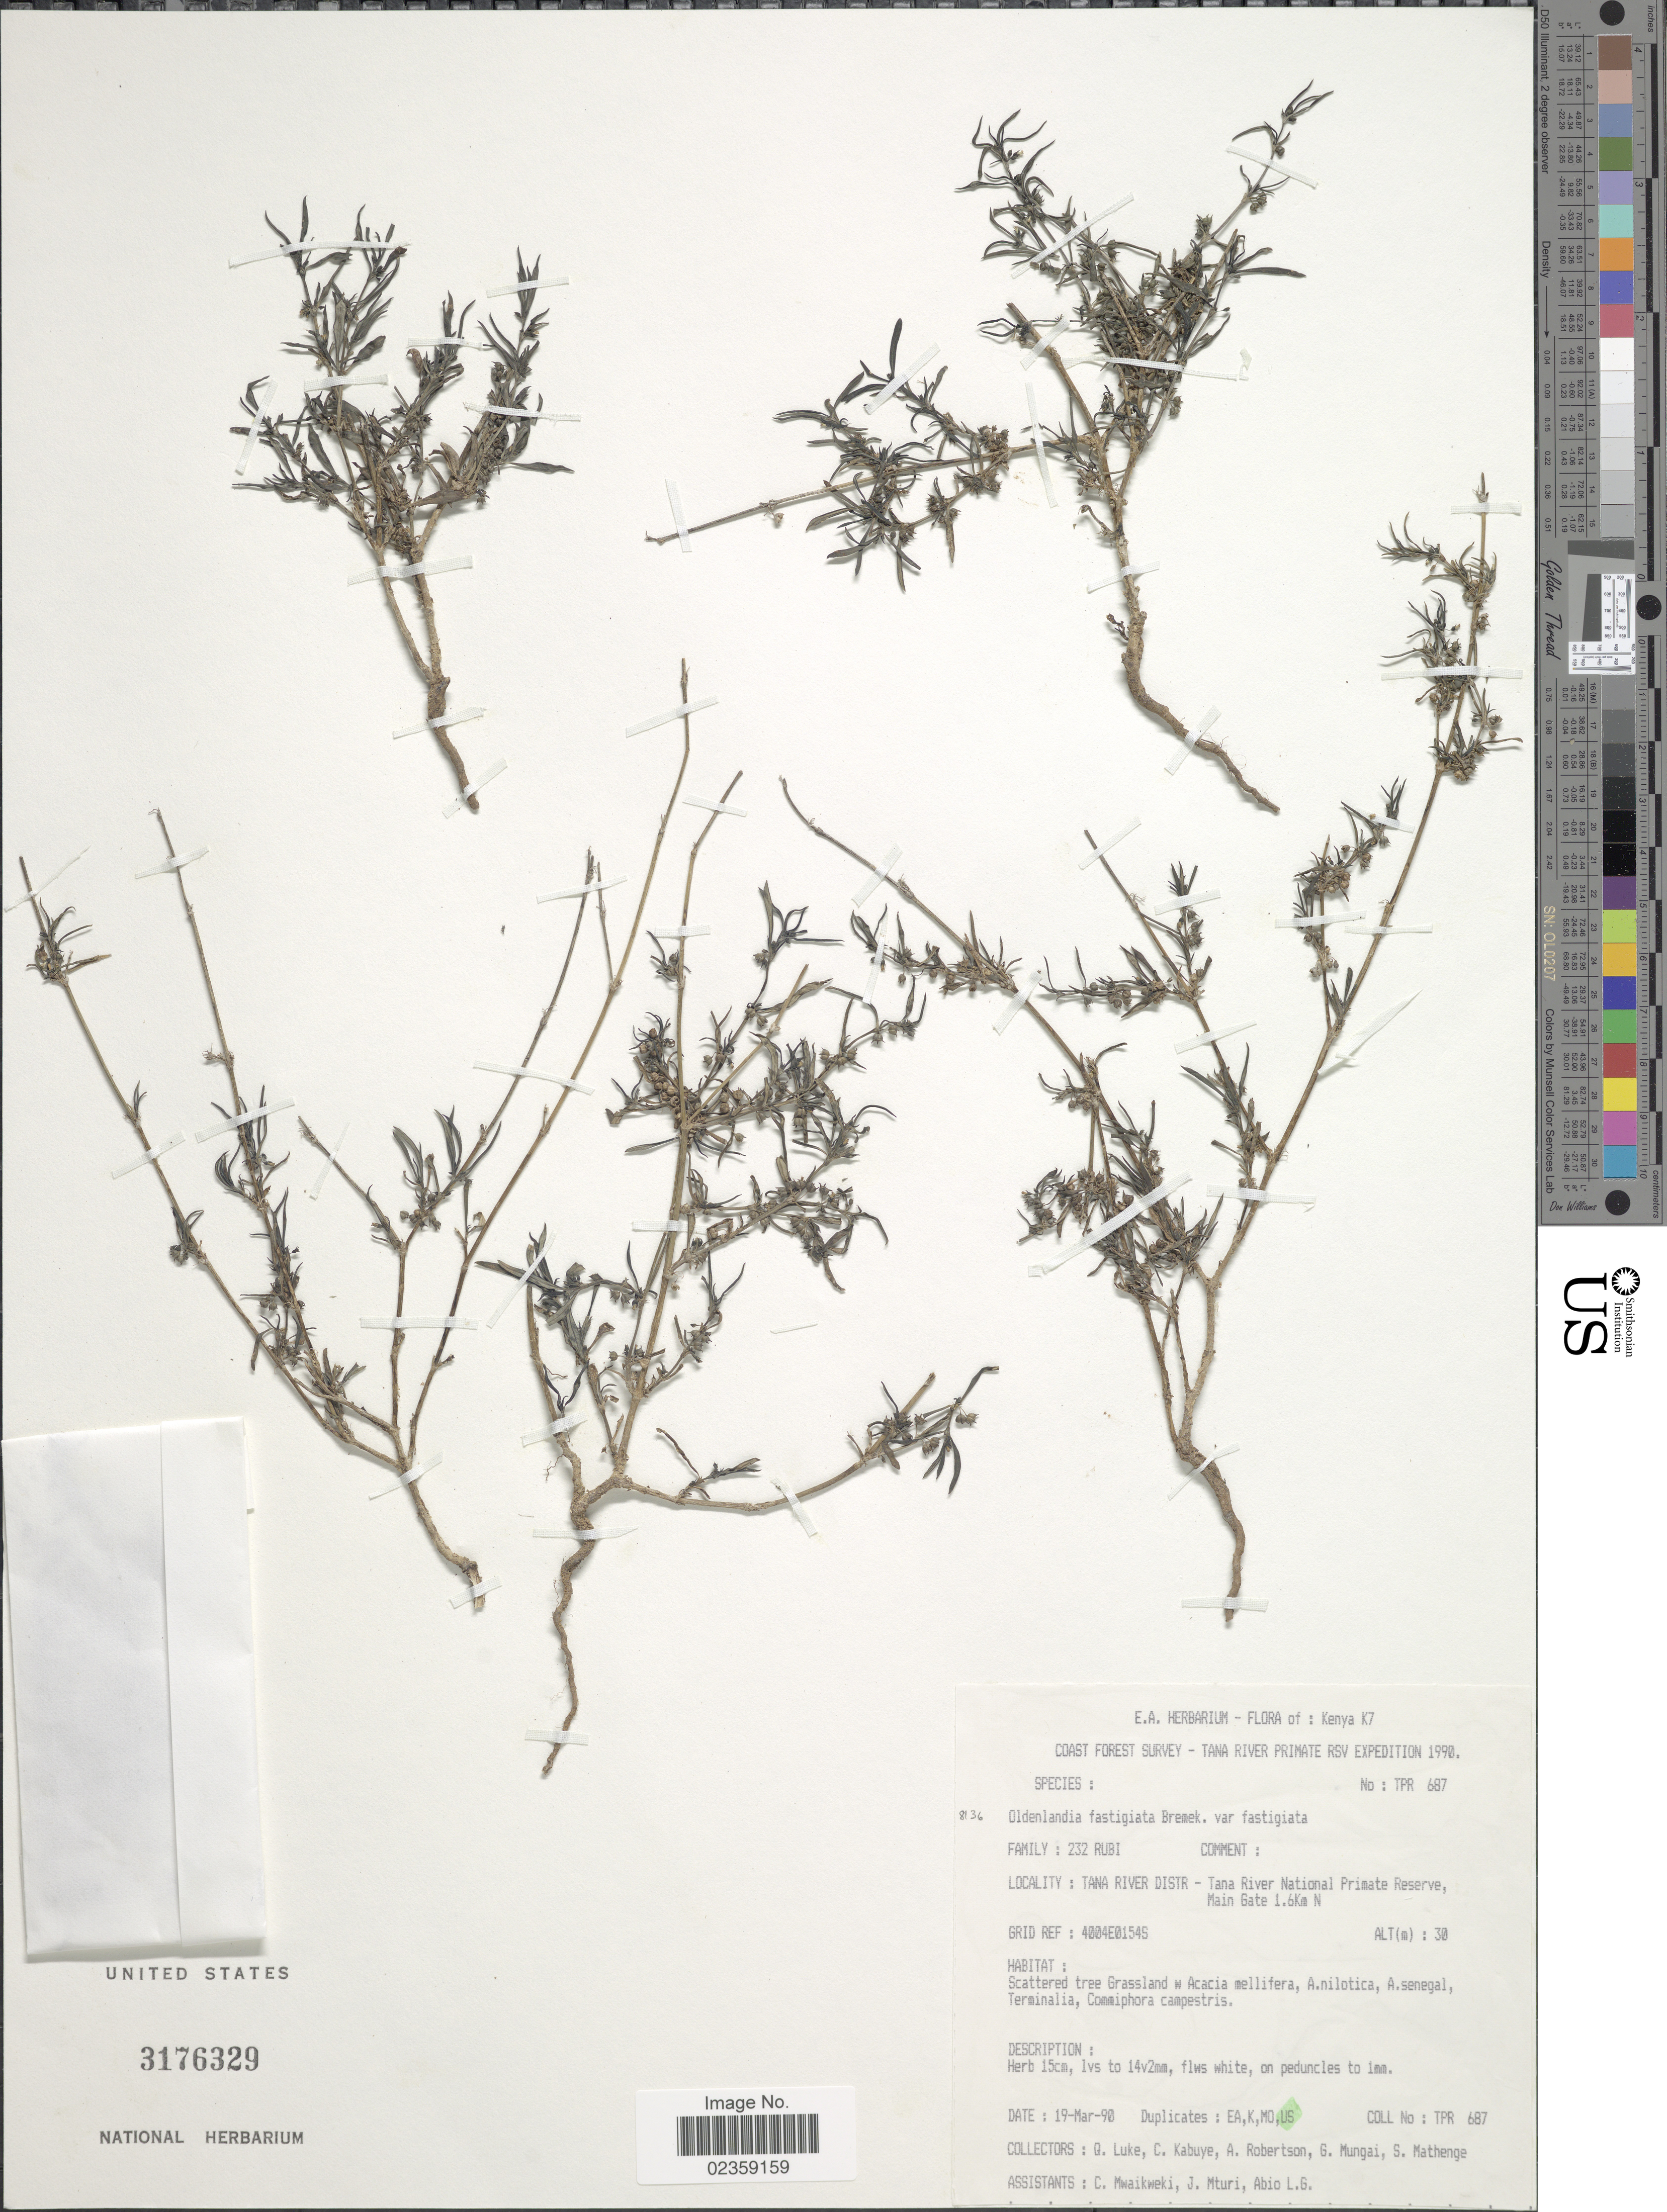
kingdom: Plantae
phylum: Tracheophyta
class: Magnoliopsida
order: Gentianales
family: Rubiaceae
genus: Oldenlandia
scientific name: Oldenlandia fastigiata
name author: Bremek.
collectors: G. Luke, C. Kabuye, A. Robertson, G. Mungai & et al.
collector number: TPR687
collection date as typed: Transcribed d/m/y: 19/3/90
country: Kenya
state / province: Tana River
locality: Kenya K7. Tana River Distr - Tana River National Primate Reserve, Main Gate 1.6Km N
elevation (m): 30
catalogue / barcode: US 3176329